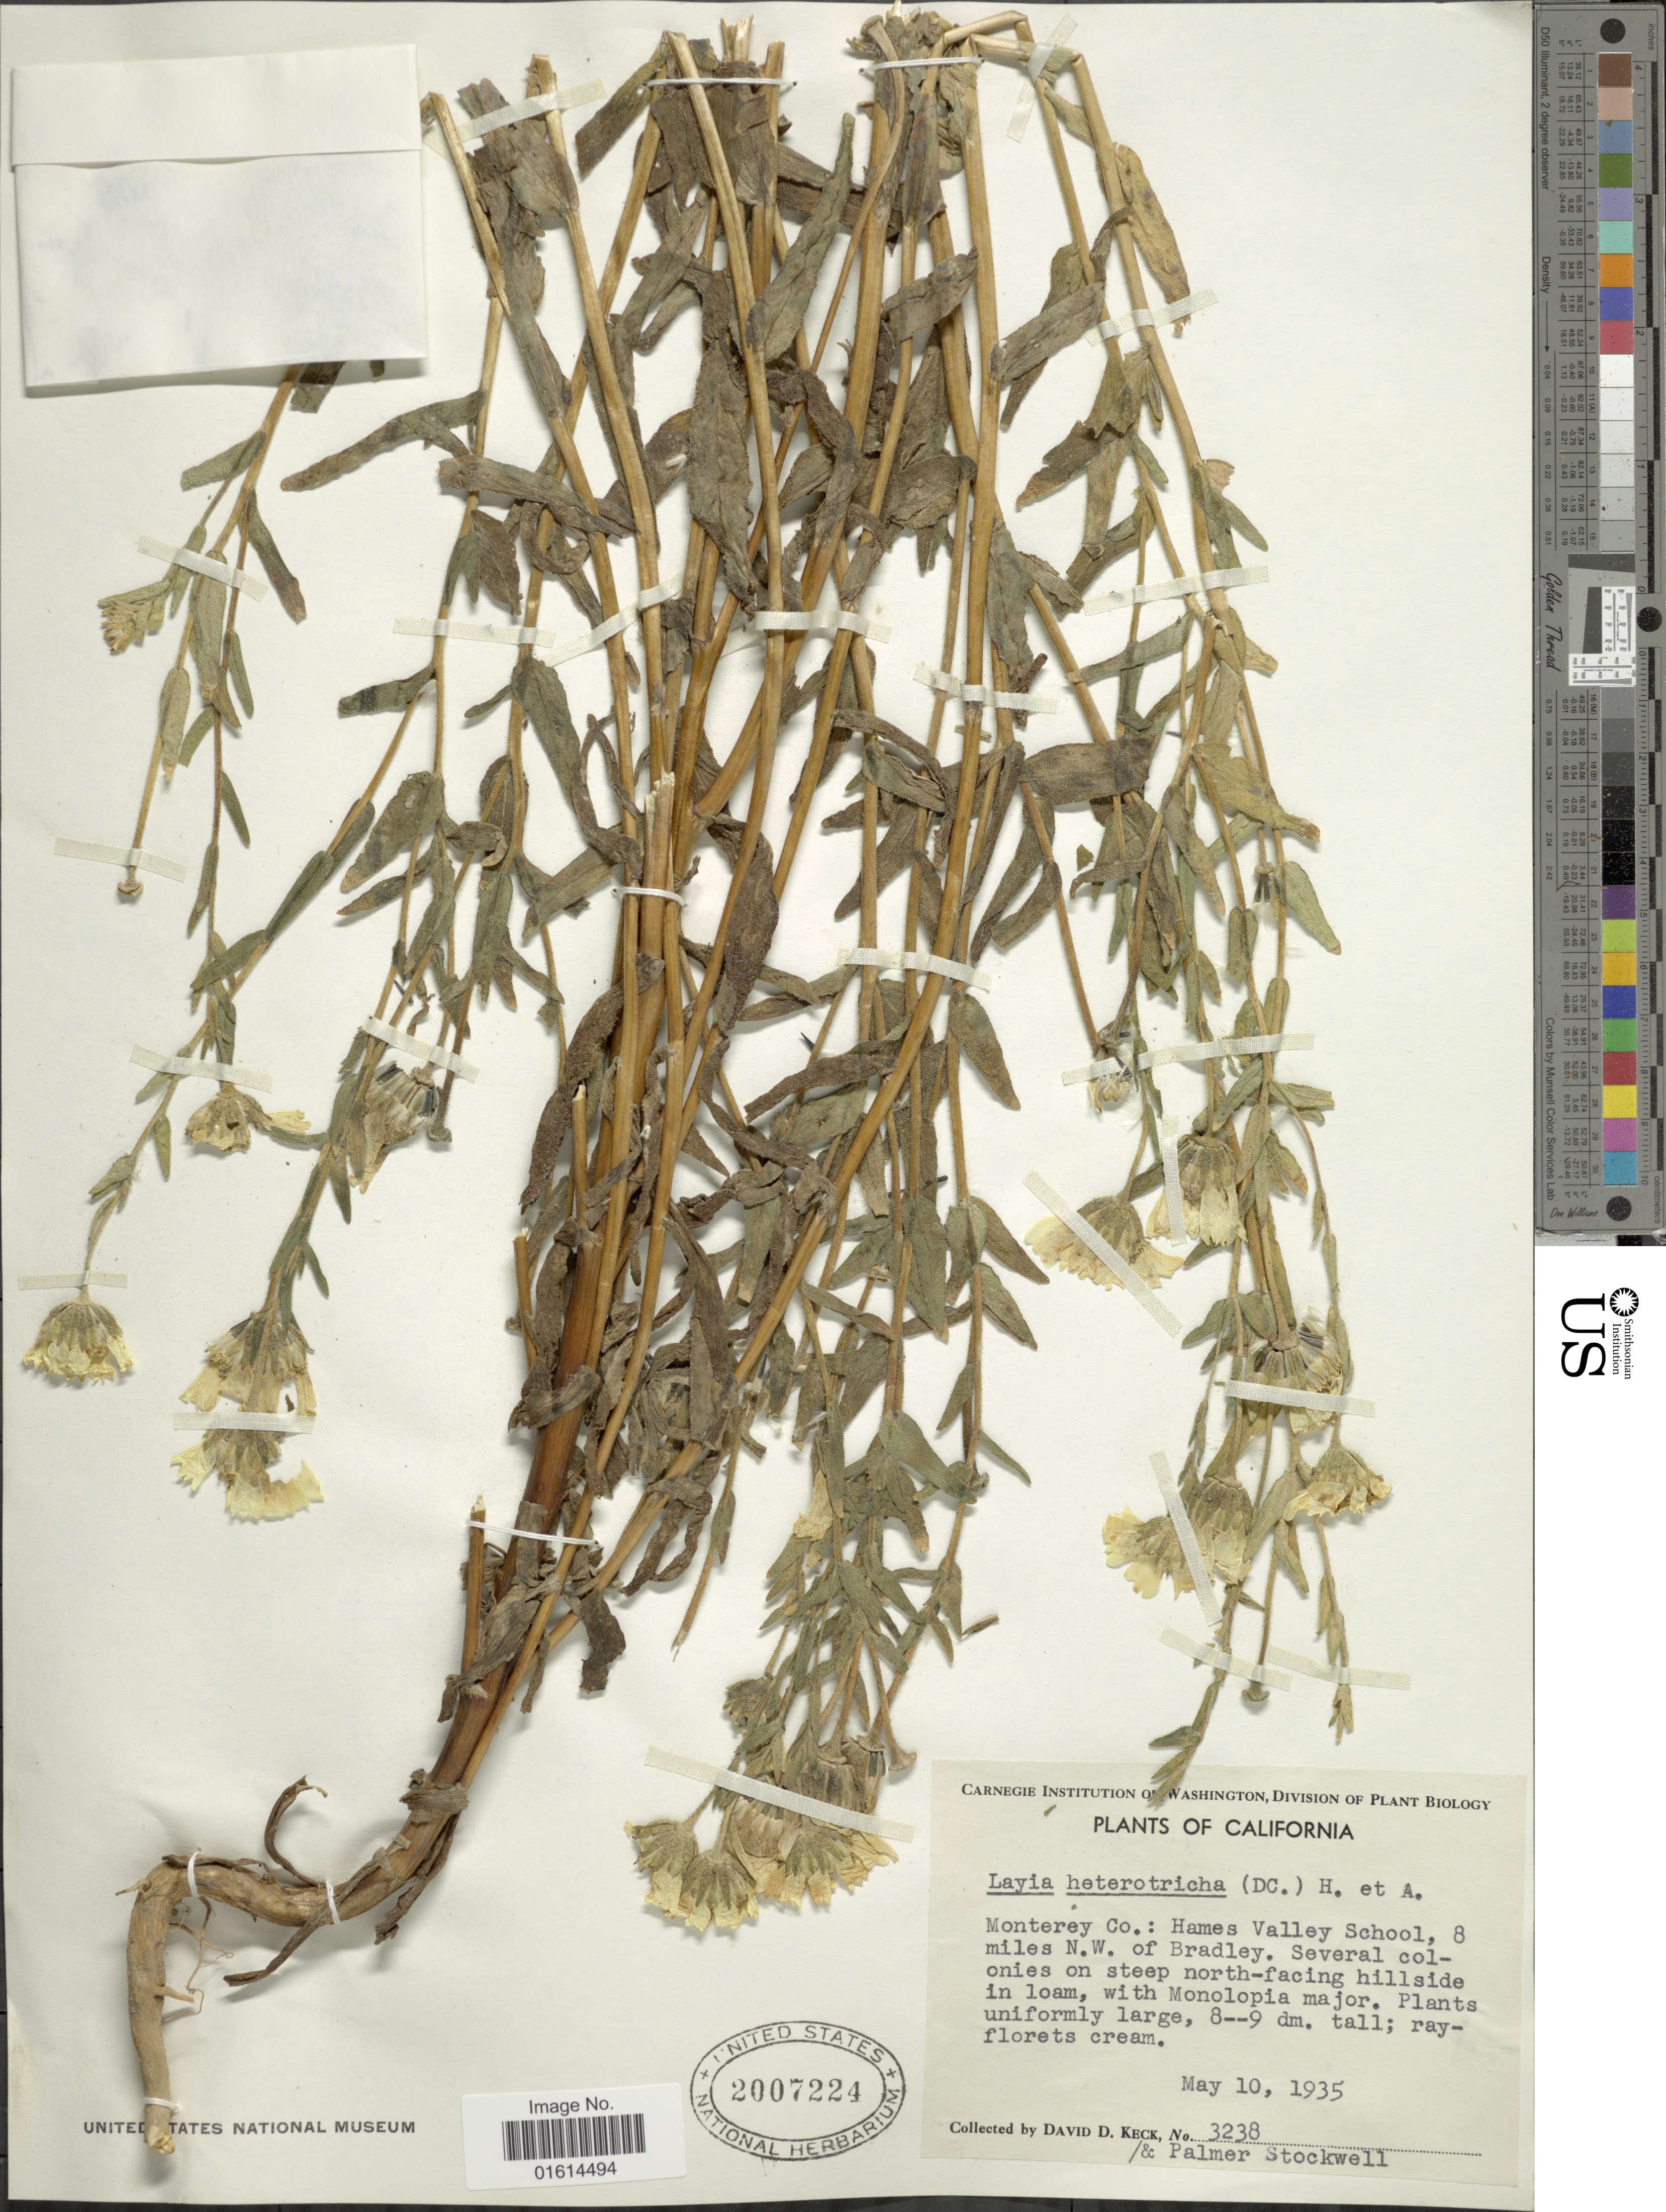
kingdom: Plantae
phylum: Tracheophyta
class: Magnoliopsida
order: Asterales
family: Asteraceae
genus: Layia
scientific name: Layia heterotricha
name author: (DC.) Hook. & Arn.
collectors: D. D. Keck & P. Stockwell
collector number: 3238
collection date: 1935-05-10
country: United States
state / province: California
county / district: Monterey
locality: Monterey Co., Hames Valley School, 8 miles N.W. of Bradley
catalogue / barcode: US 2007224